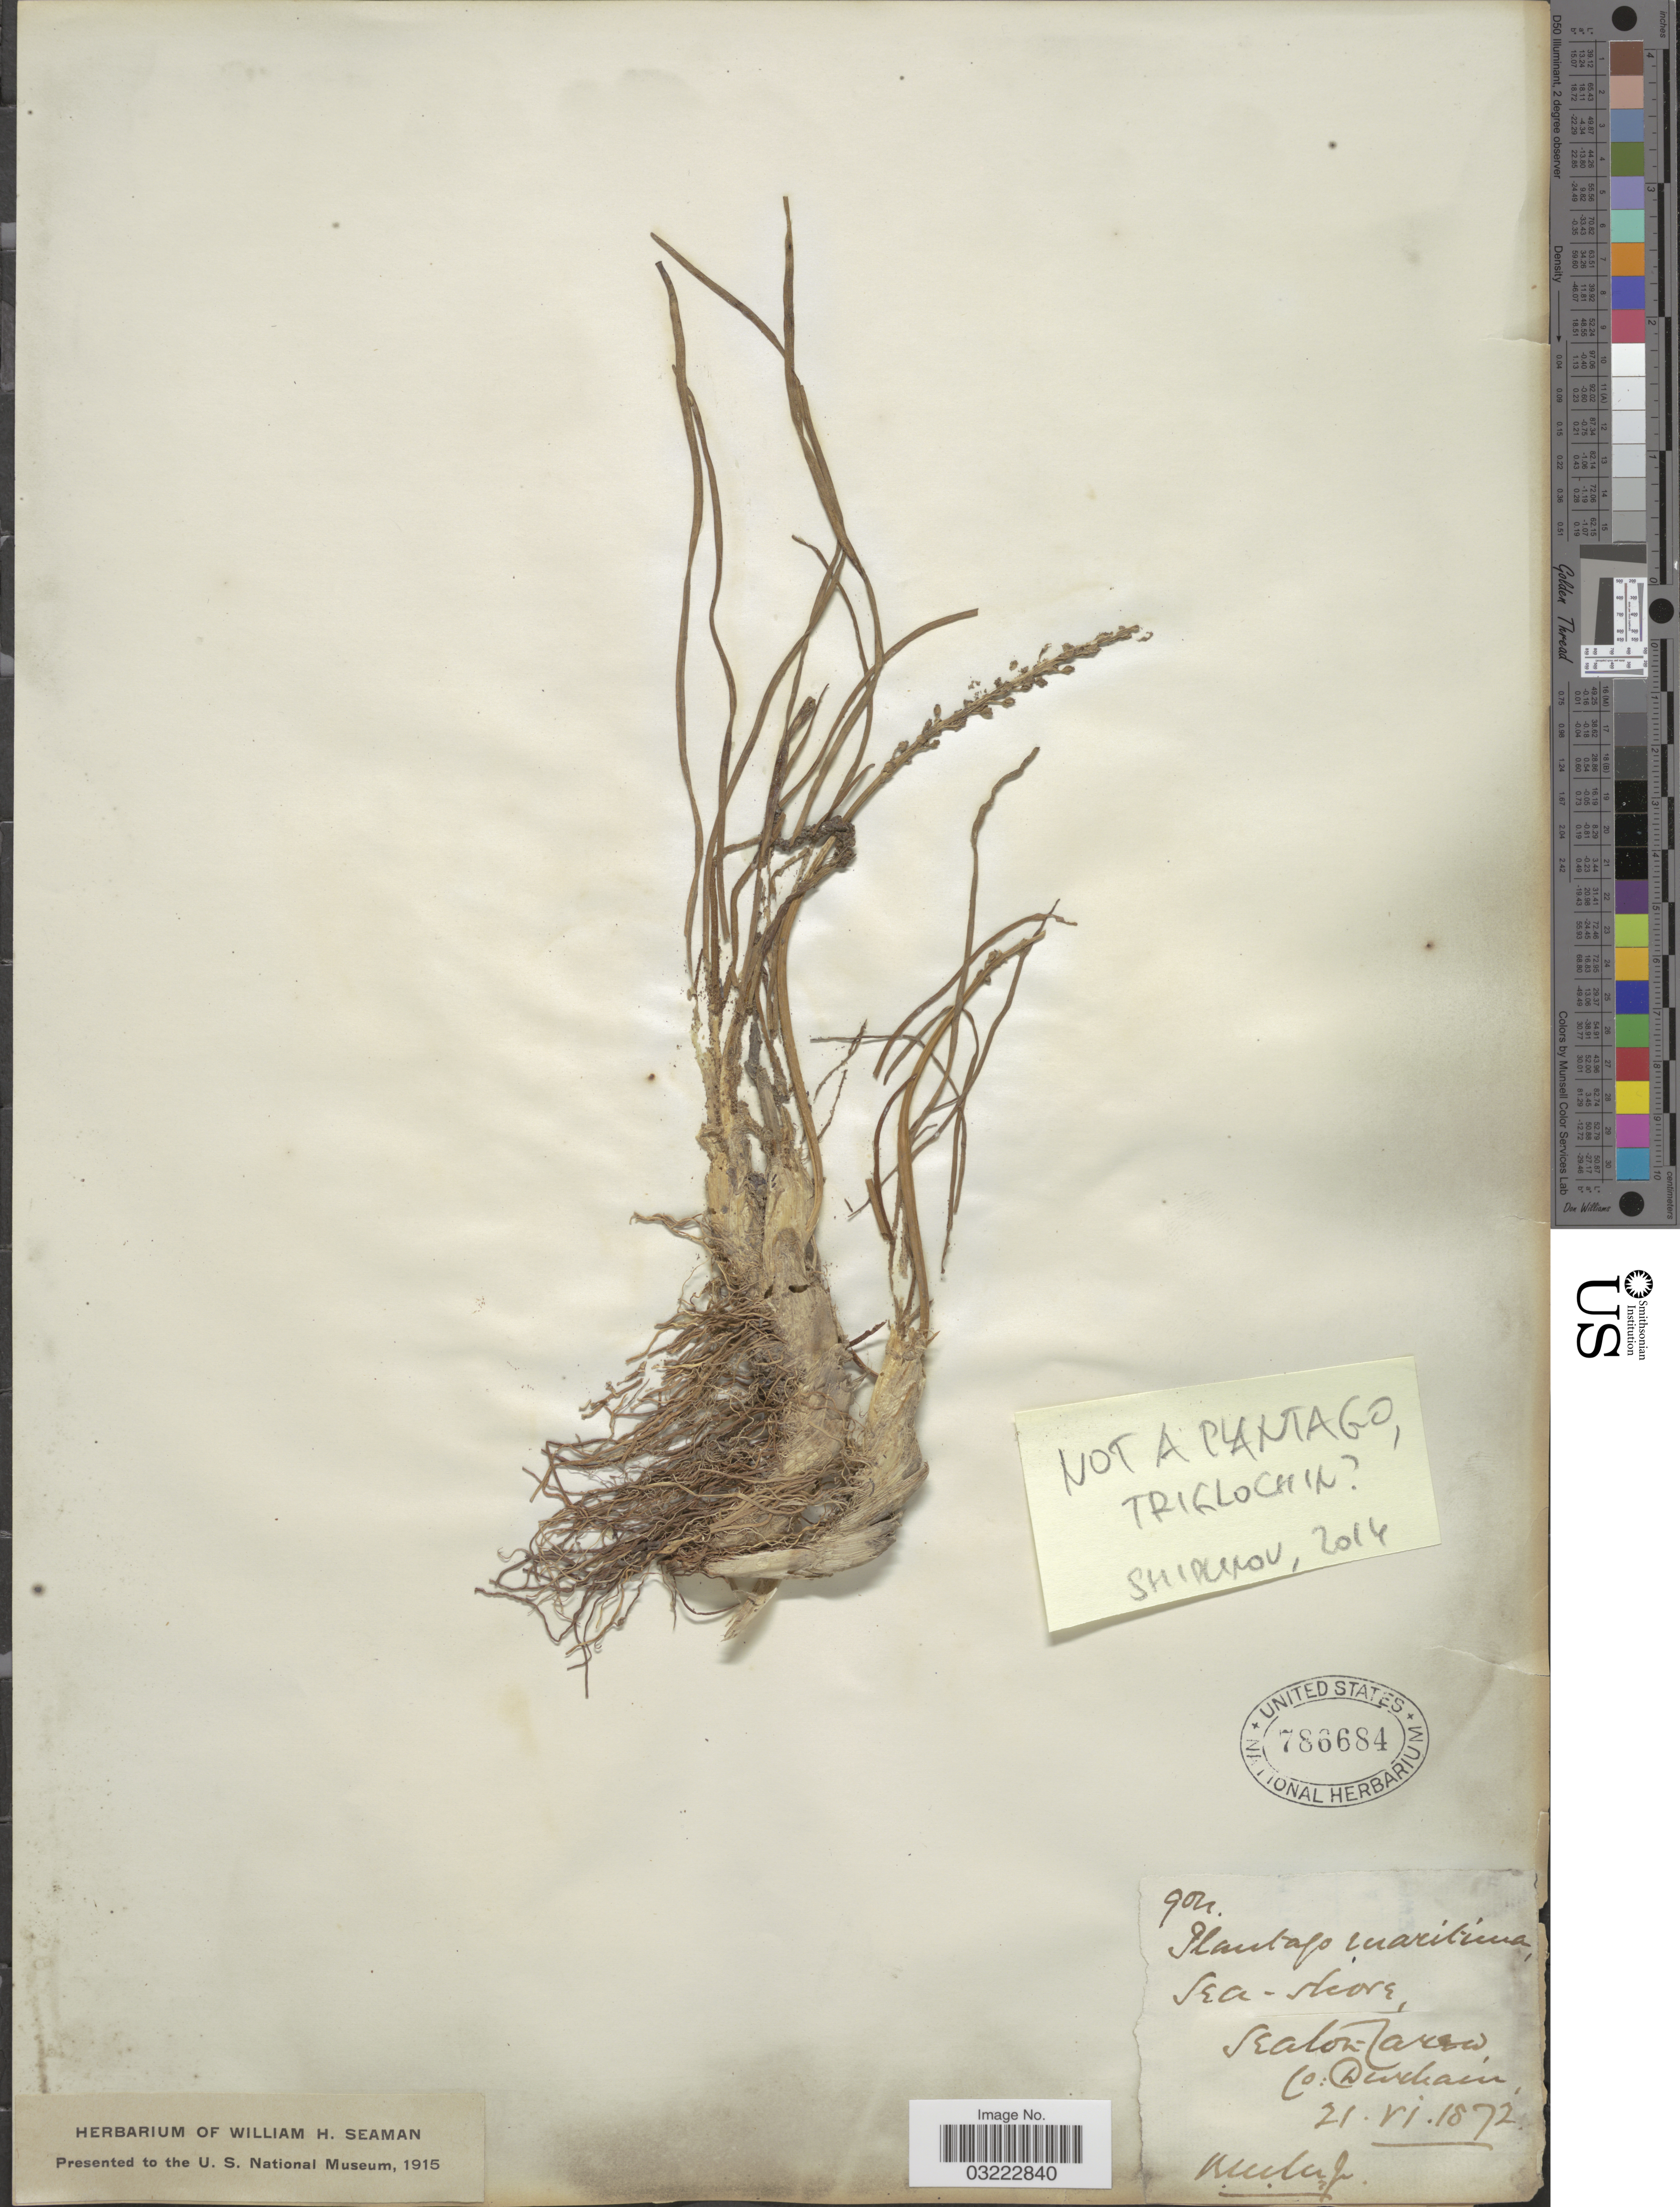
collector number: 904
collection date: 1872-06-21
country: United Kingdom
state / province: England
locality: Seaton-Carew Co: Durham.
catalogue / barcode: US 786684